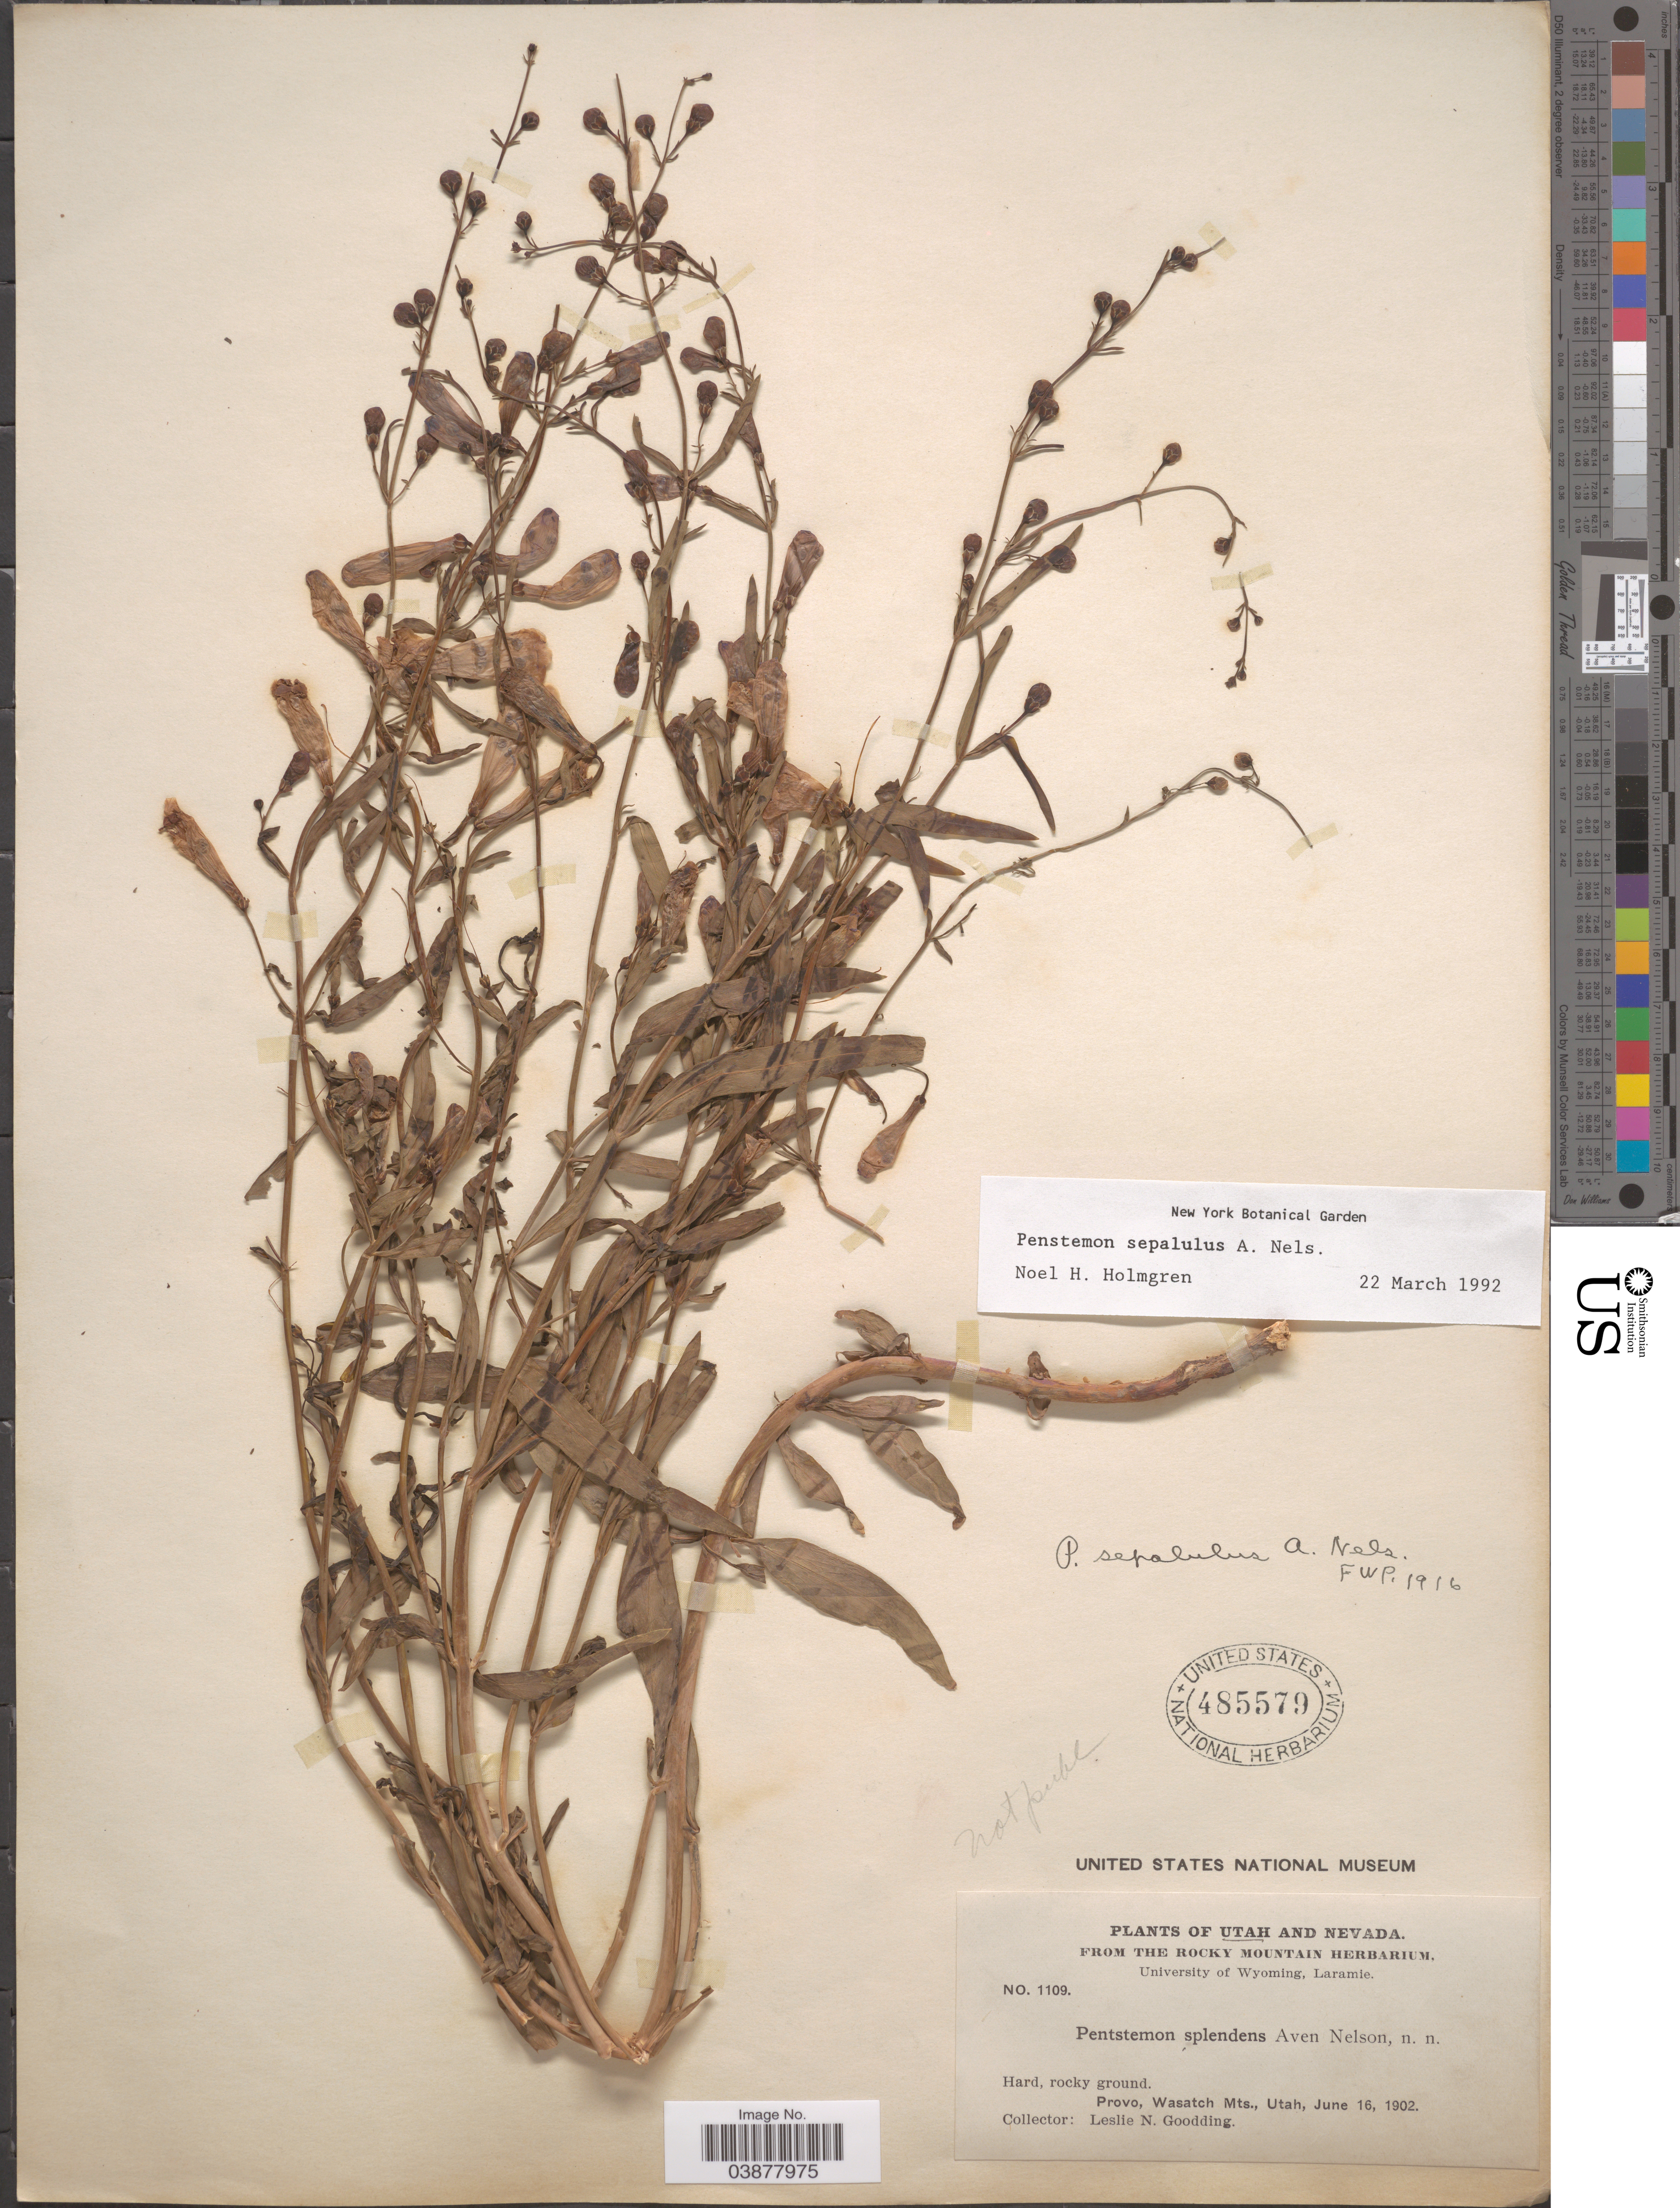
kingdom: Plantae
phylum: Tracheophyta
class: Magnoliopsida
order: Lamiales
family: Plantaginaceae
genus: Penstemon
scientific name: Penstemon sepalulus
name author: A. Nelson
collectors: L. N. Goodding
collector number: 1109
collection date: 1902-06-16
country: United States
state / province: Utah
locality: Provo, Wasatch Mts.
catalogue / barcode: US 485579